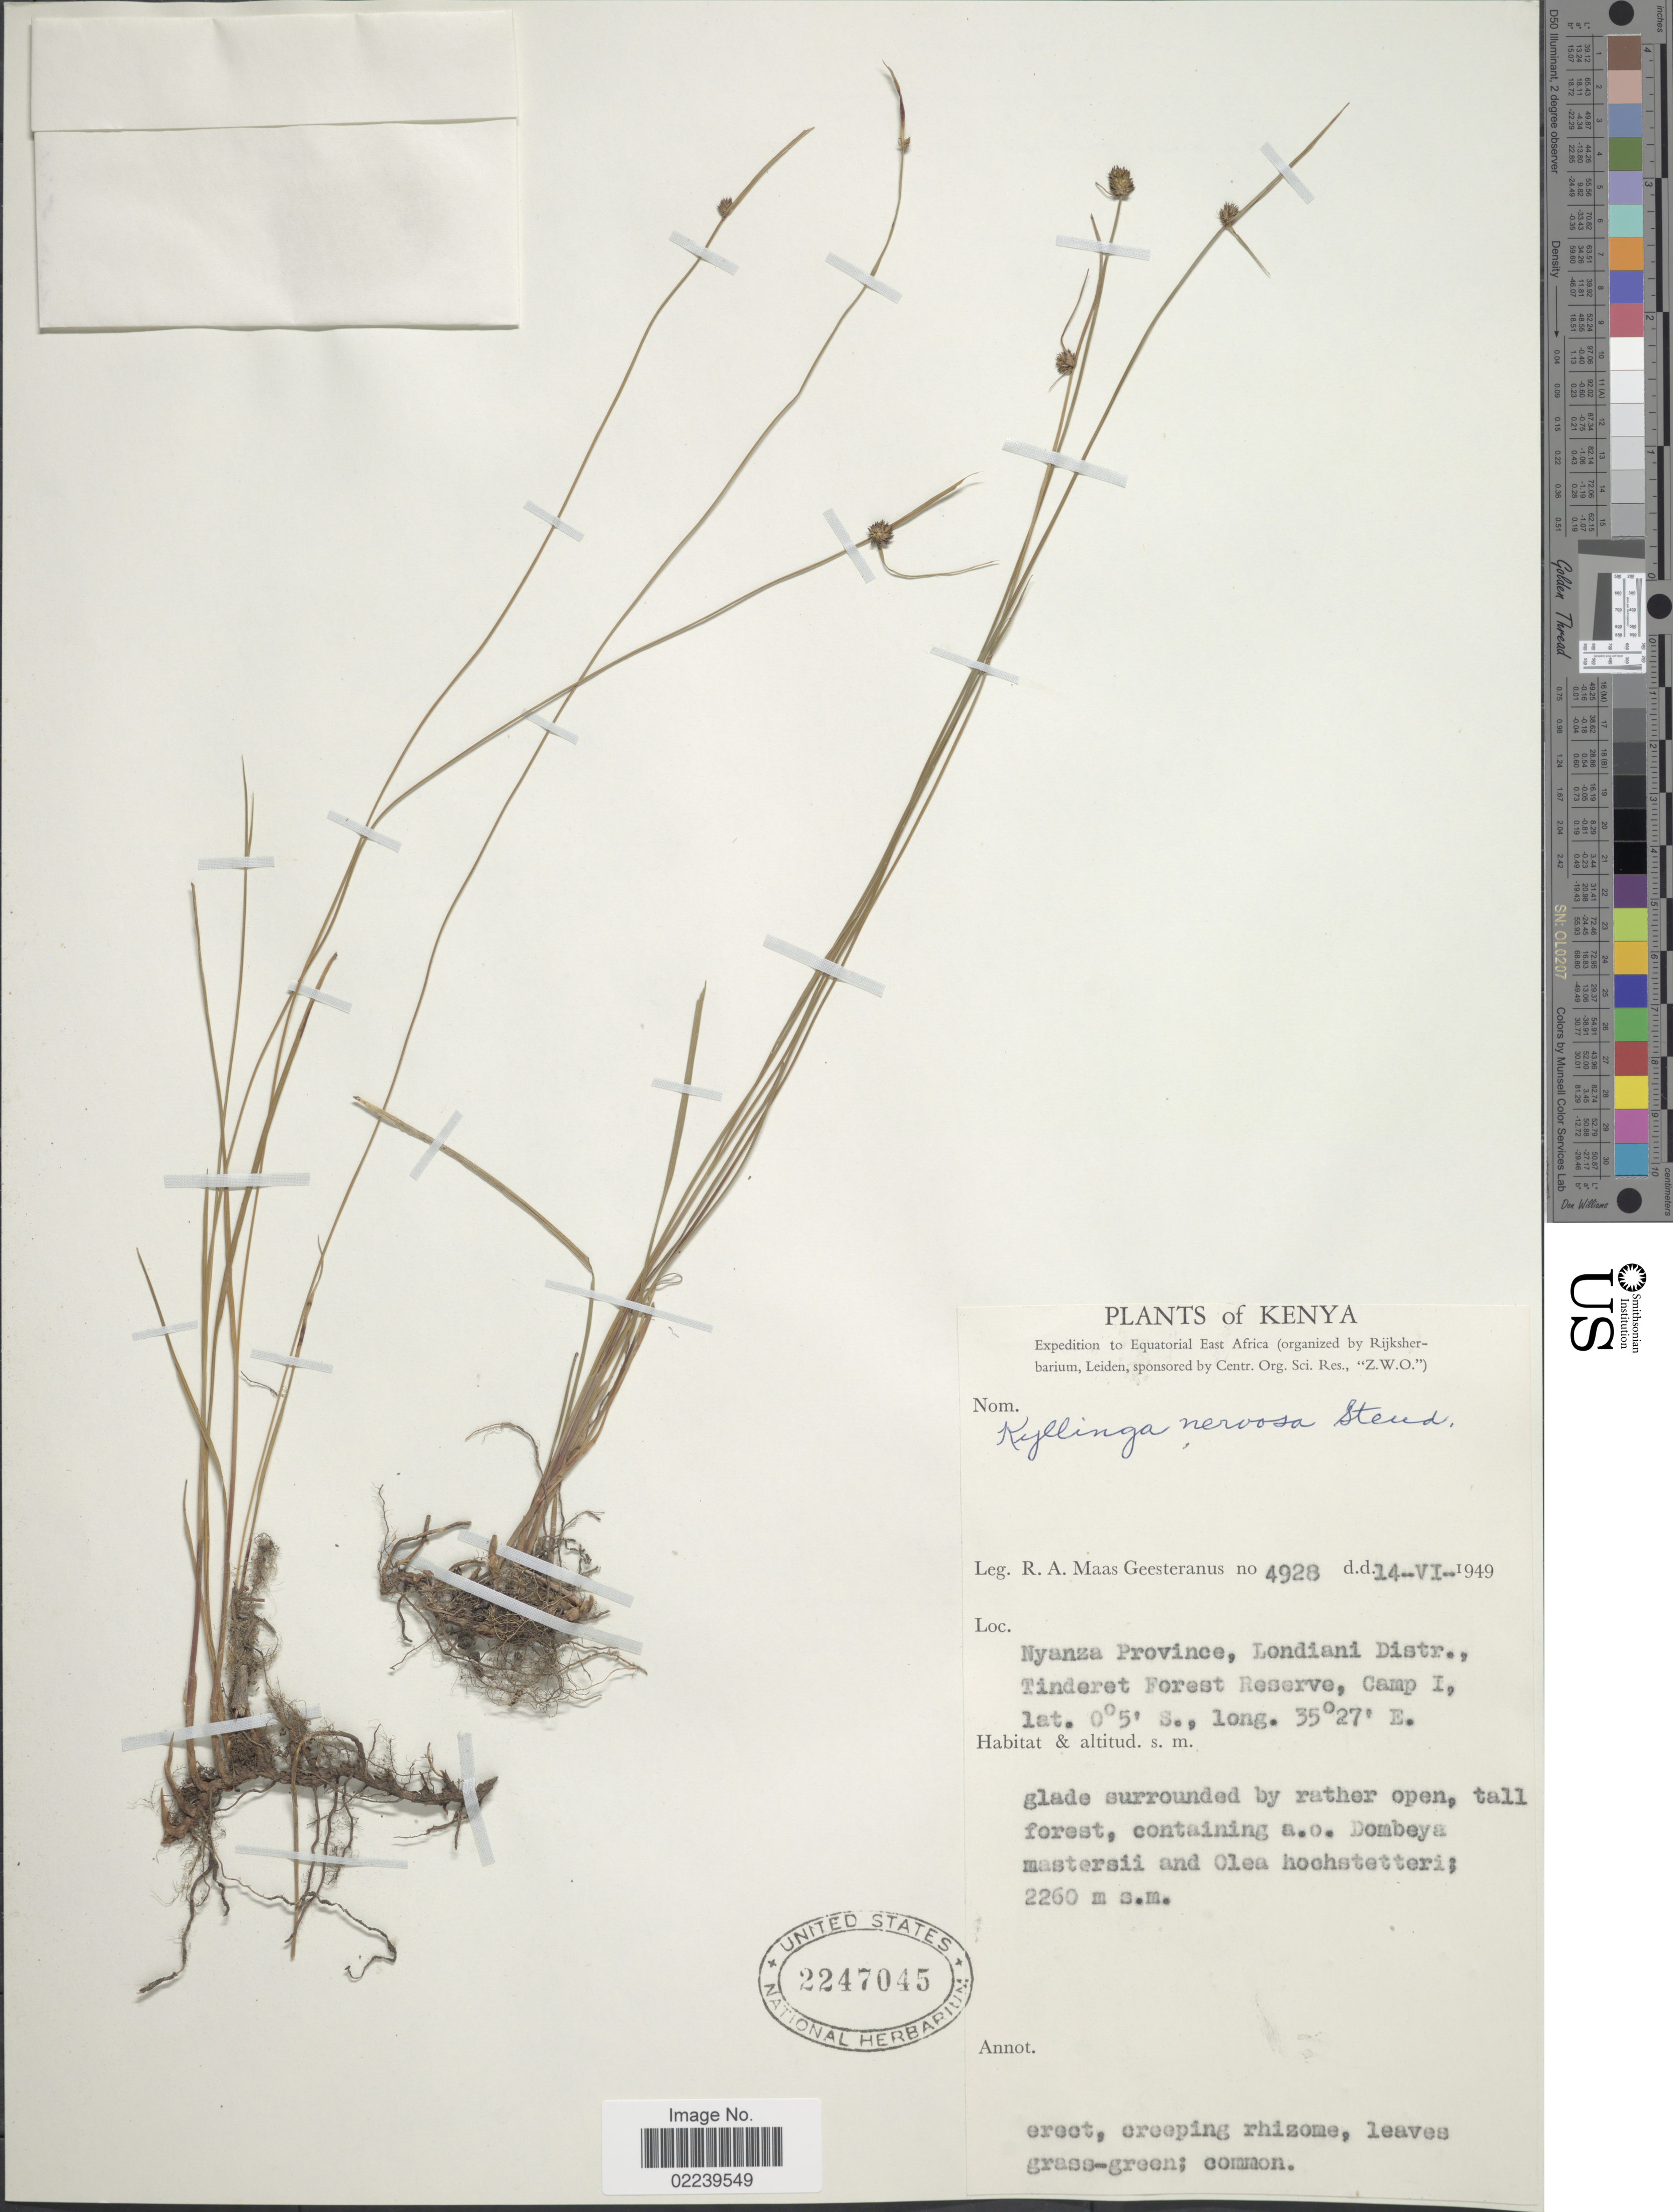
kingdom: Plantae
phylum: Tracheophyta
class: Liliopsida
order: Poales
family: Cyperaceae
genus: Cyperus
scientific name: Cyperus nigriceps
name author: Huygh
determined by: Strong, M. T., (US), Smithsonian Institution - National Museum of Natural History (UNITED STATES)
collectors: R. A. Maas Geesteranus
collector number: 4928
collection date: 1949-06-14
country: Kenya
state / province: Kericho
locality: Londiani Distr., Tinderet Forest Reserve, Camp 1.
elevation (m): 2260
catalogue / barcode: US 2247045